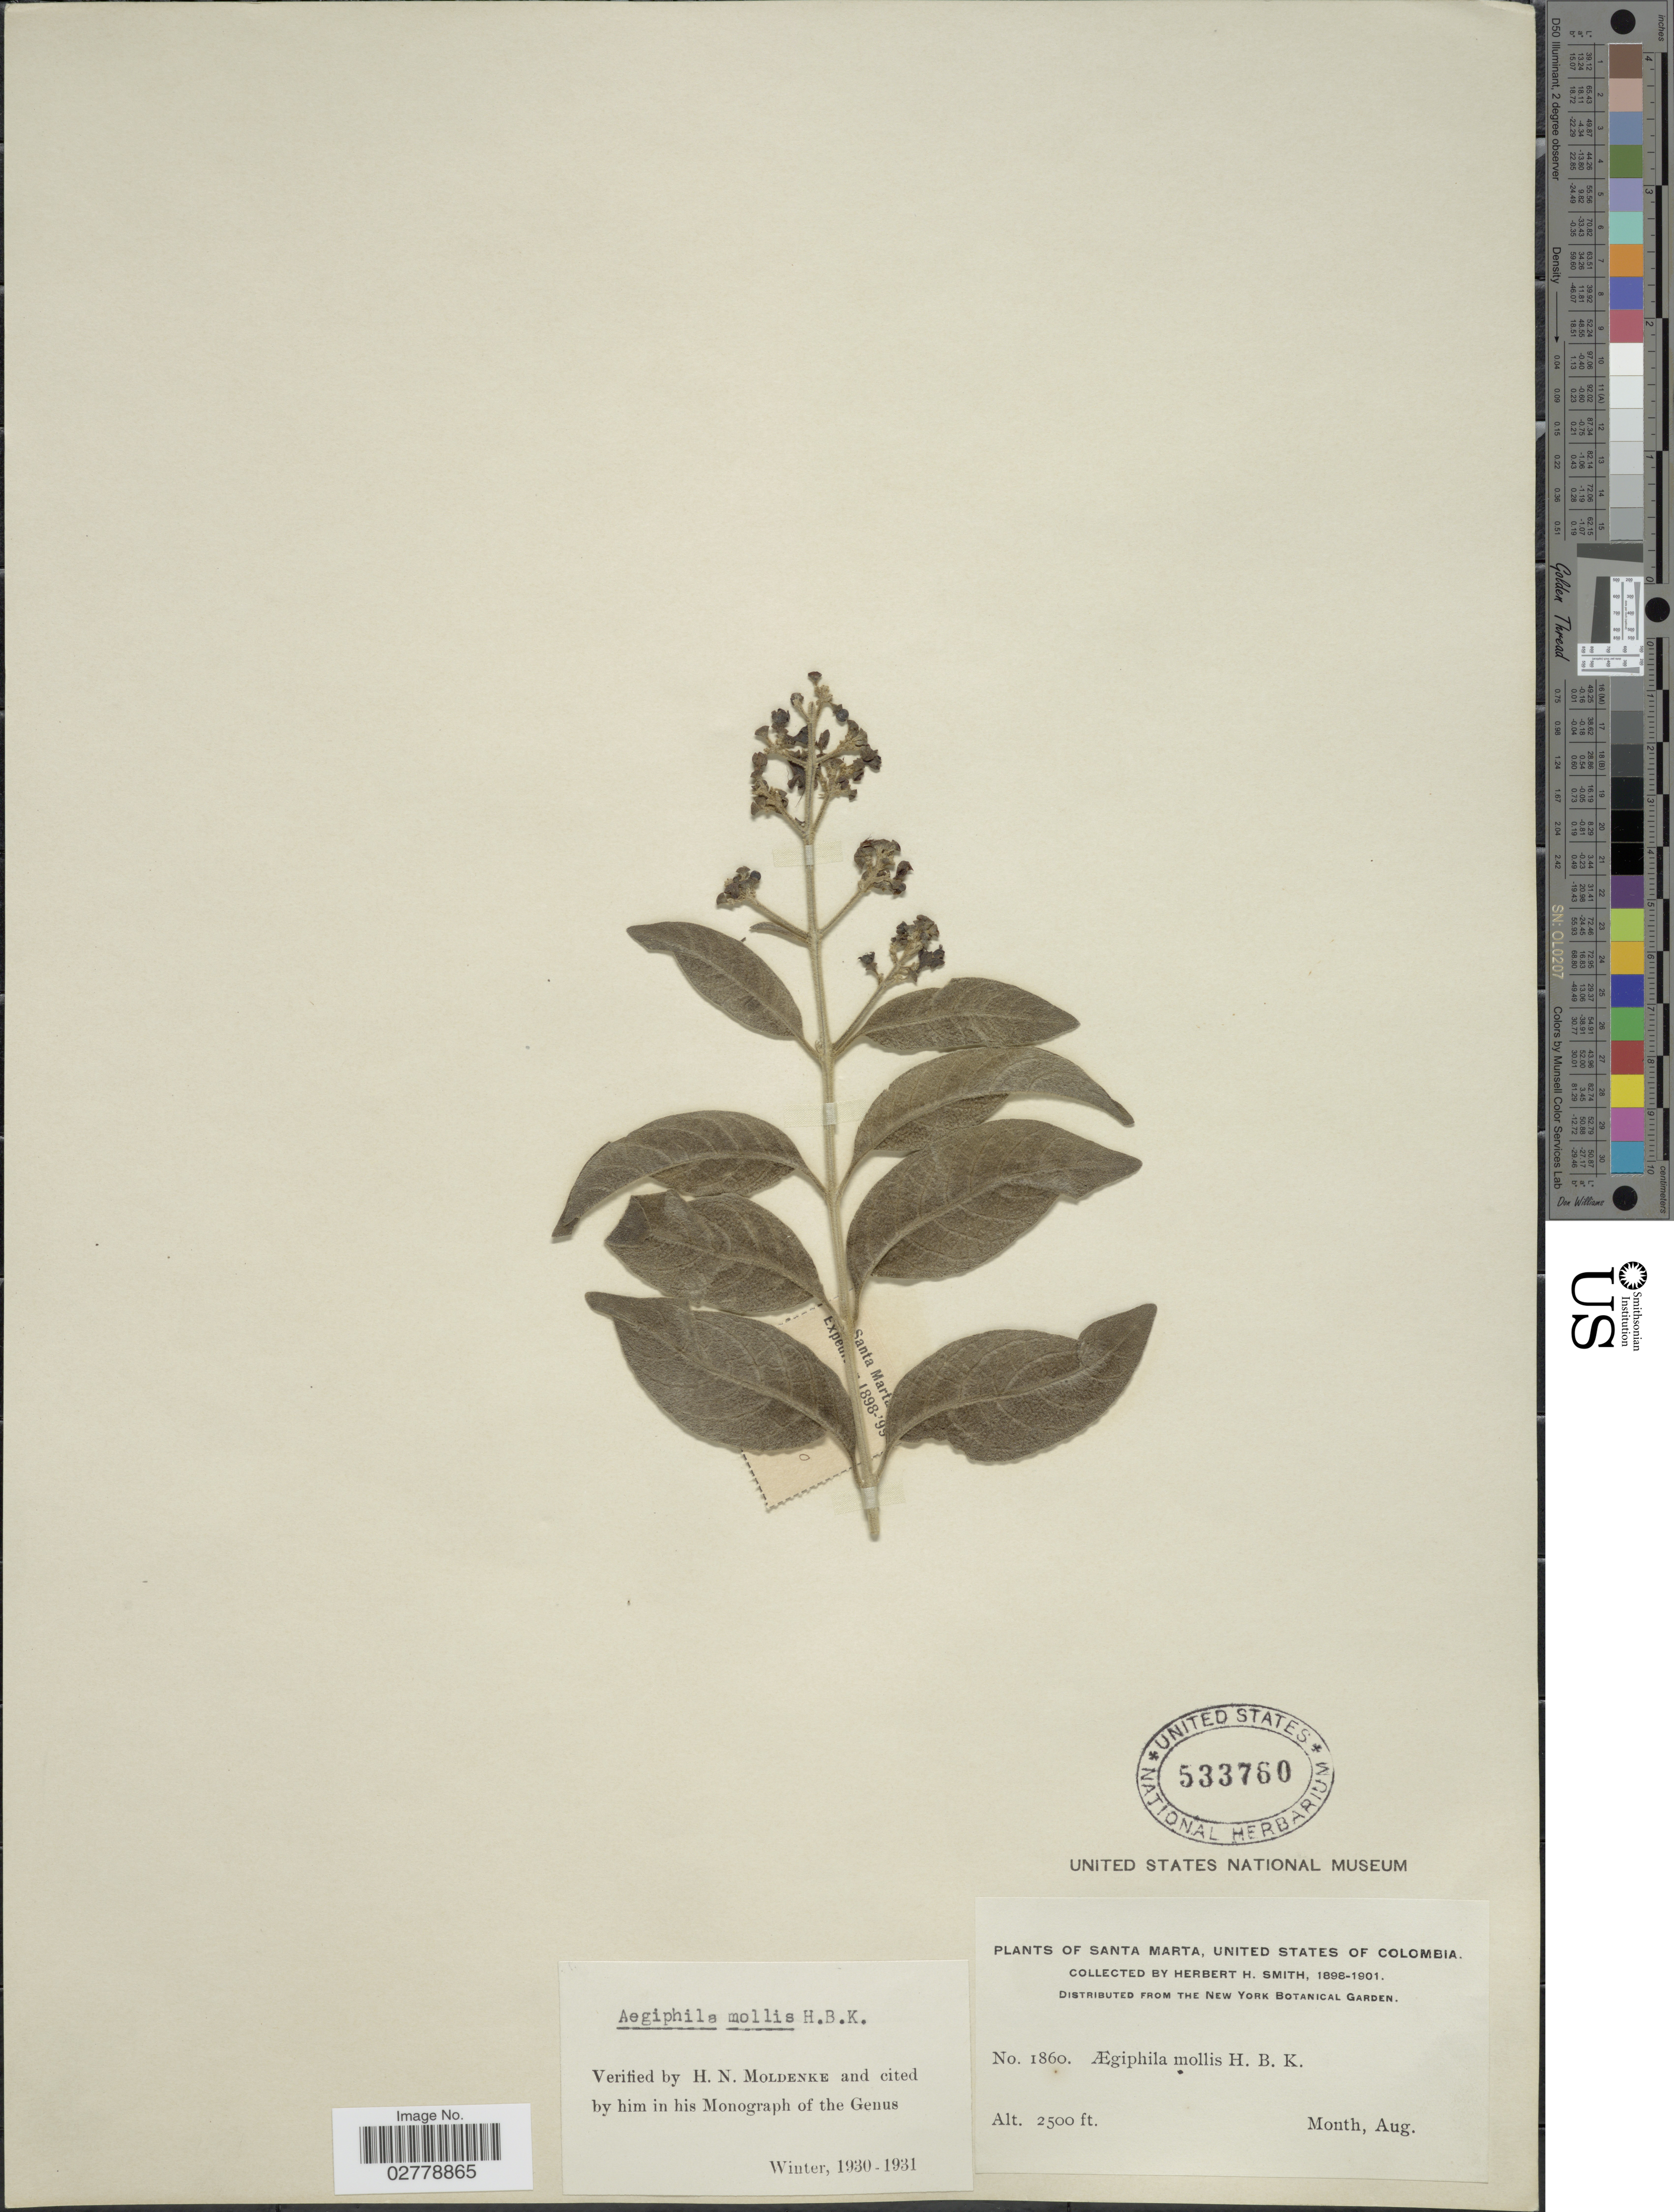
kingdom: Plantae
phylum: Tracheophyta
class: Magnoliopsida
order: Lamiales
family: Lamiaceae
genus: Aegiphila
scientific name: Aegiphila mollis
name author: Kunth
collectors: Herbert H. Smith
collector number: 1860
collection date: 1898-08/1901-08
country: Colombia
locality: Santa Marta, United States of Colombia.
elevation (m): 762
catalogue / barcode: US 533760